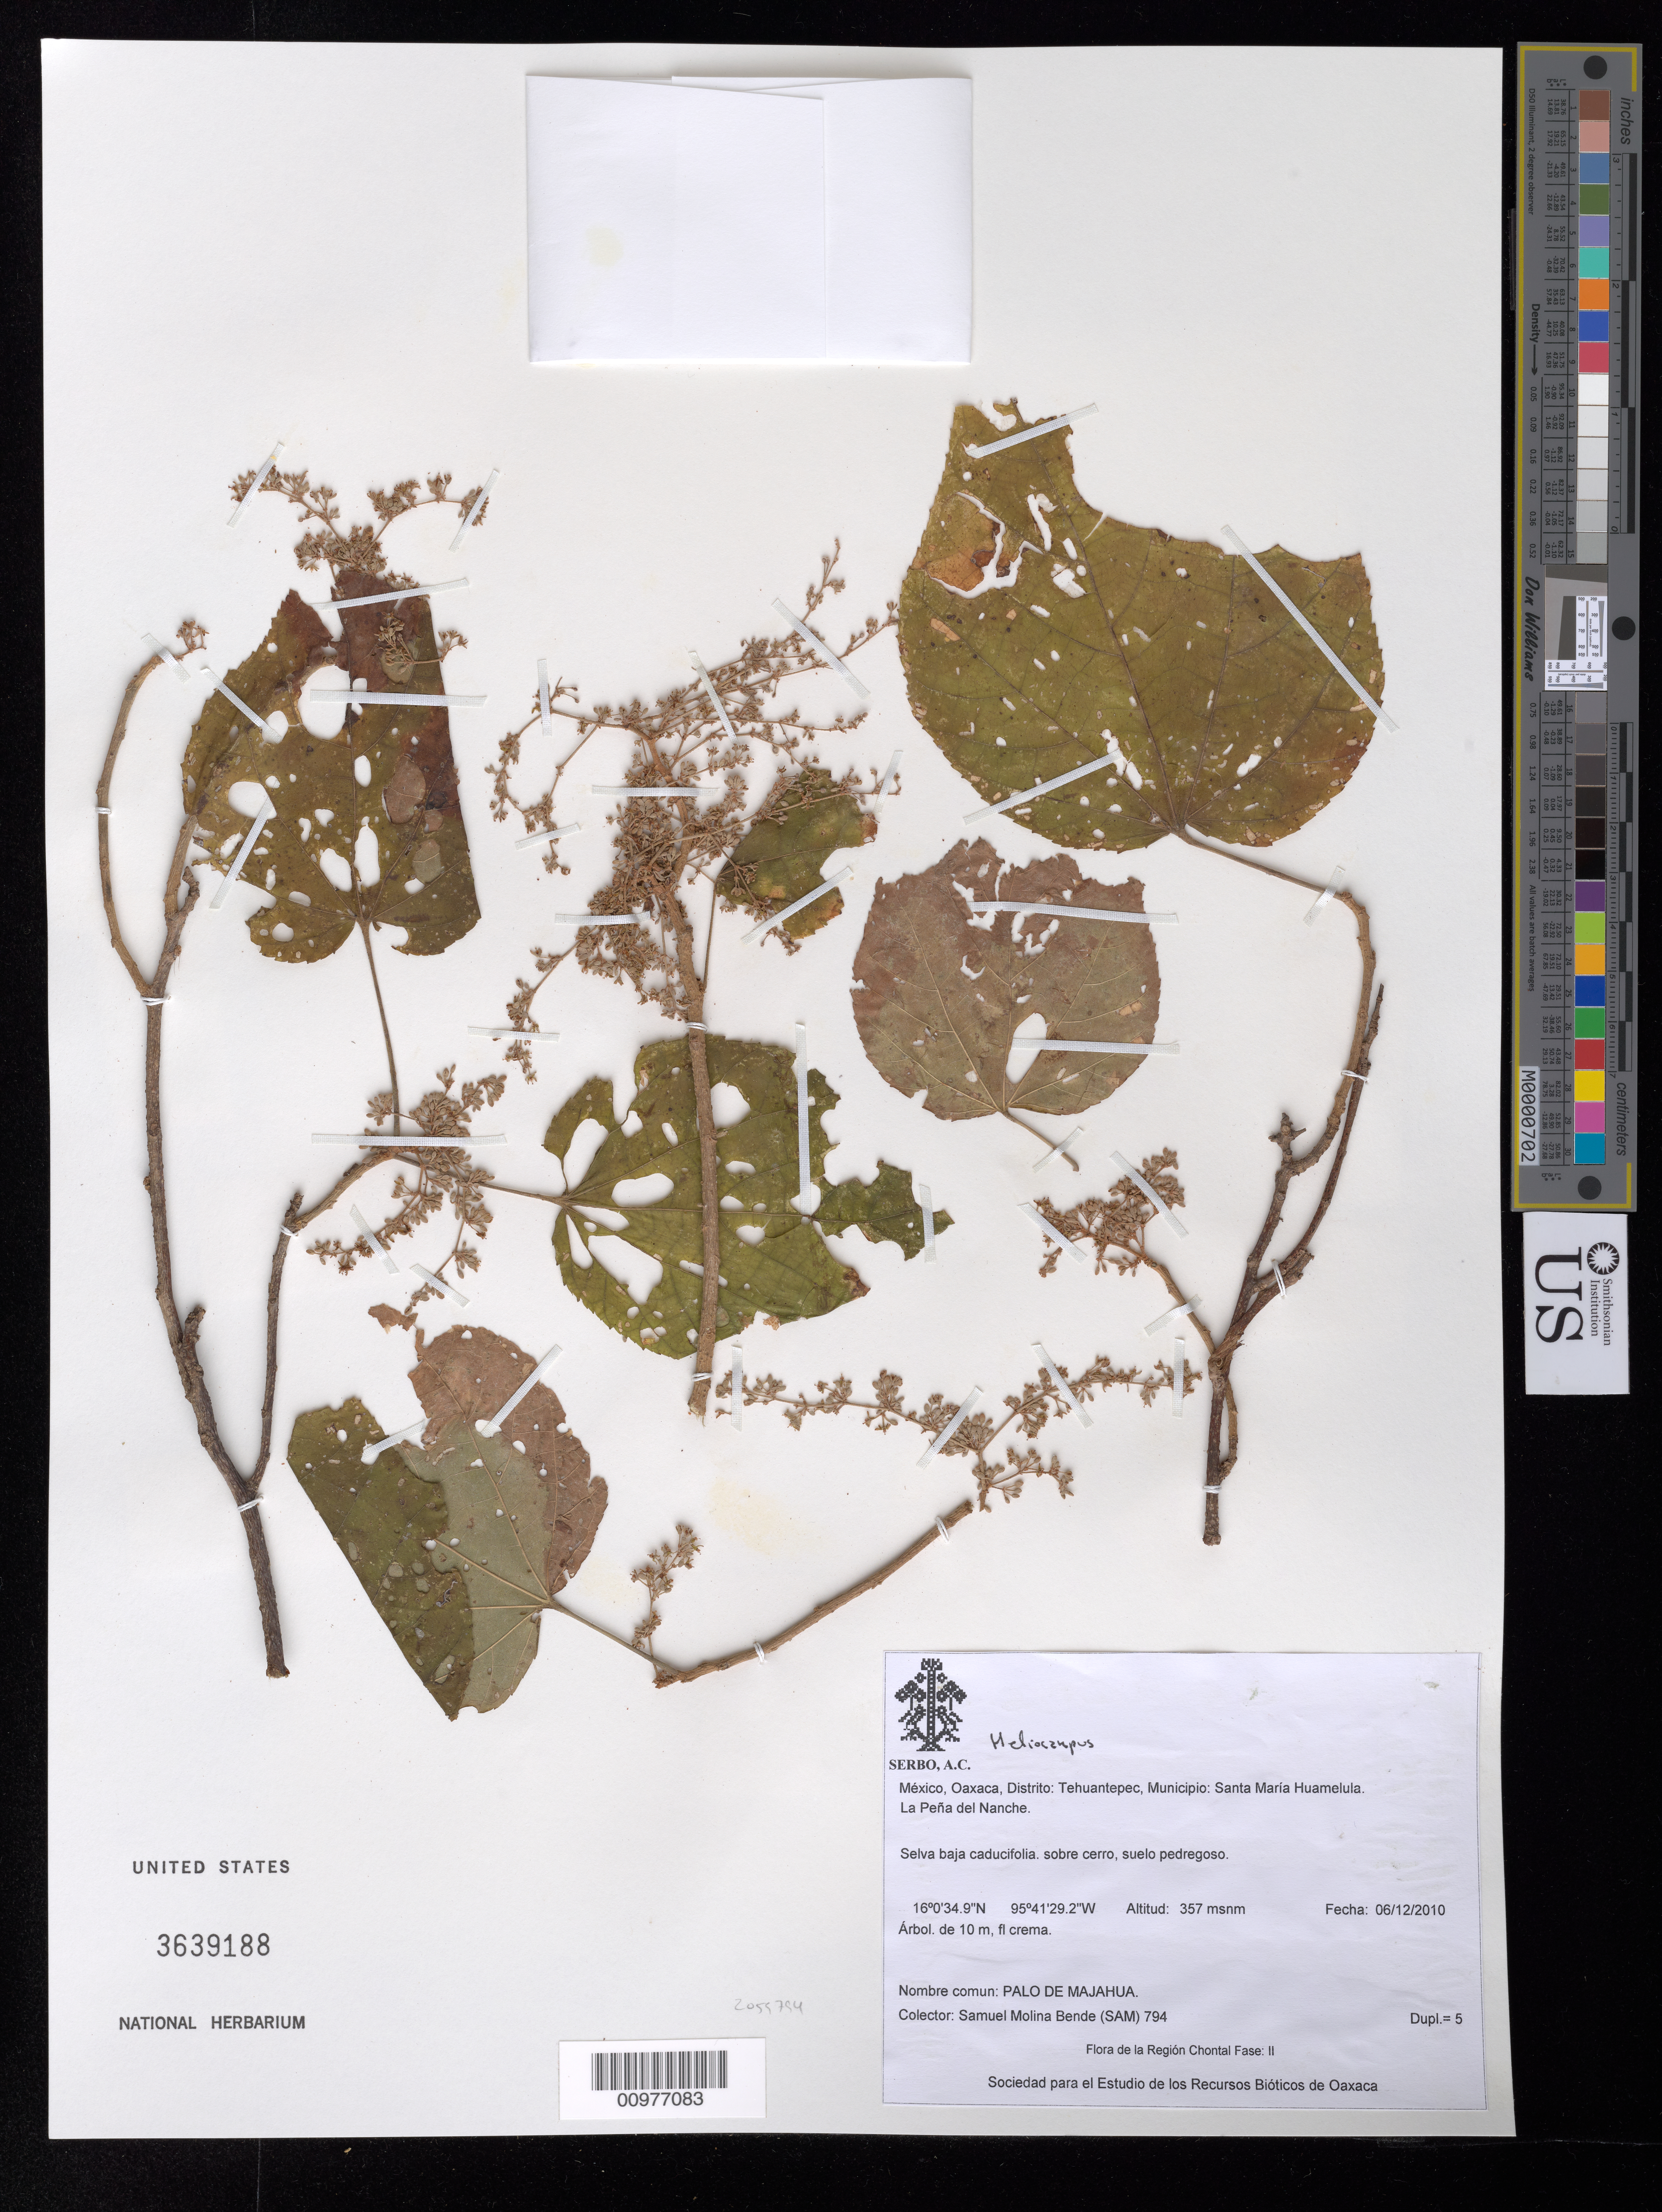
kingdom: Plantae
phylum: Tracheophyta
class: Magnoliopsida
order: Malvales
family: Malvaceae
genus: Heliocarpus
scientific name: Heliocarpus pallidus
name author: Rose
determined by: Dorr, Laurence J., Curator (BOT), Smithsonian Institution - National Museum of Natural History (UNITED STATES)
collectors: S. Molina Bende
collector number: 794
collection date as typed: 06/10/2010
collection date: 2010-10-06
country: Mexico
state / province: Oaxaca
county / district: Tehuantepec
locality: Municipio: Santa Maria Huamelula. La Pena del Nanche.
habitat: seva baja caducifolia. sobre cerro, suelo pedregosos.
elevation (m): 357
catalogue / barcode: US 3639188